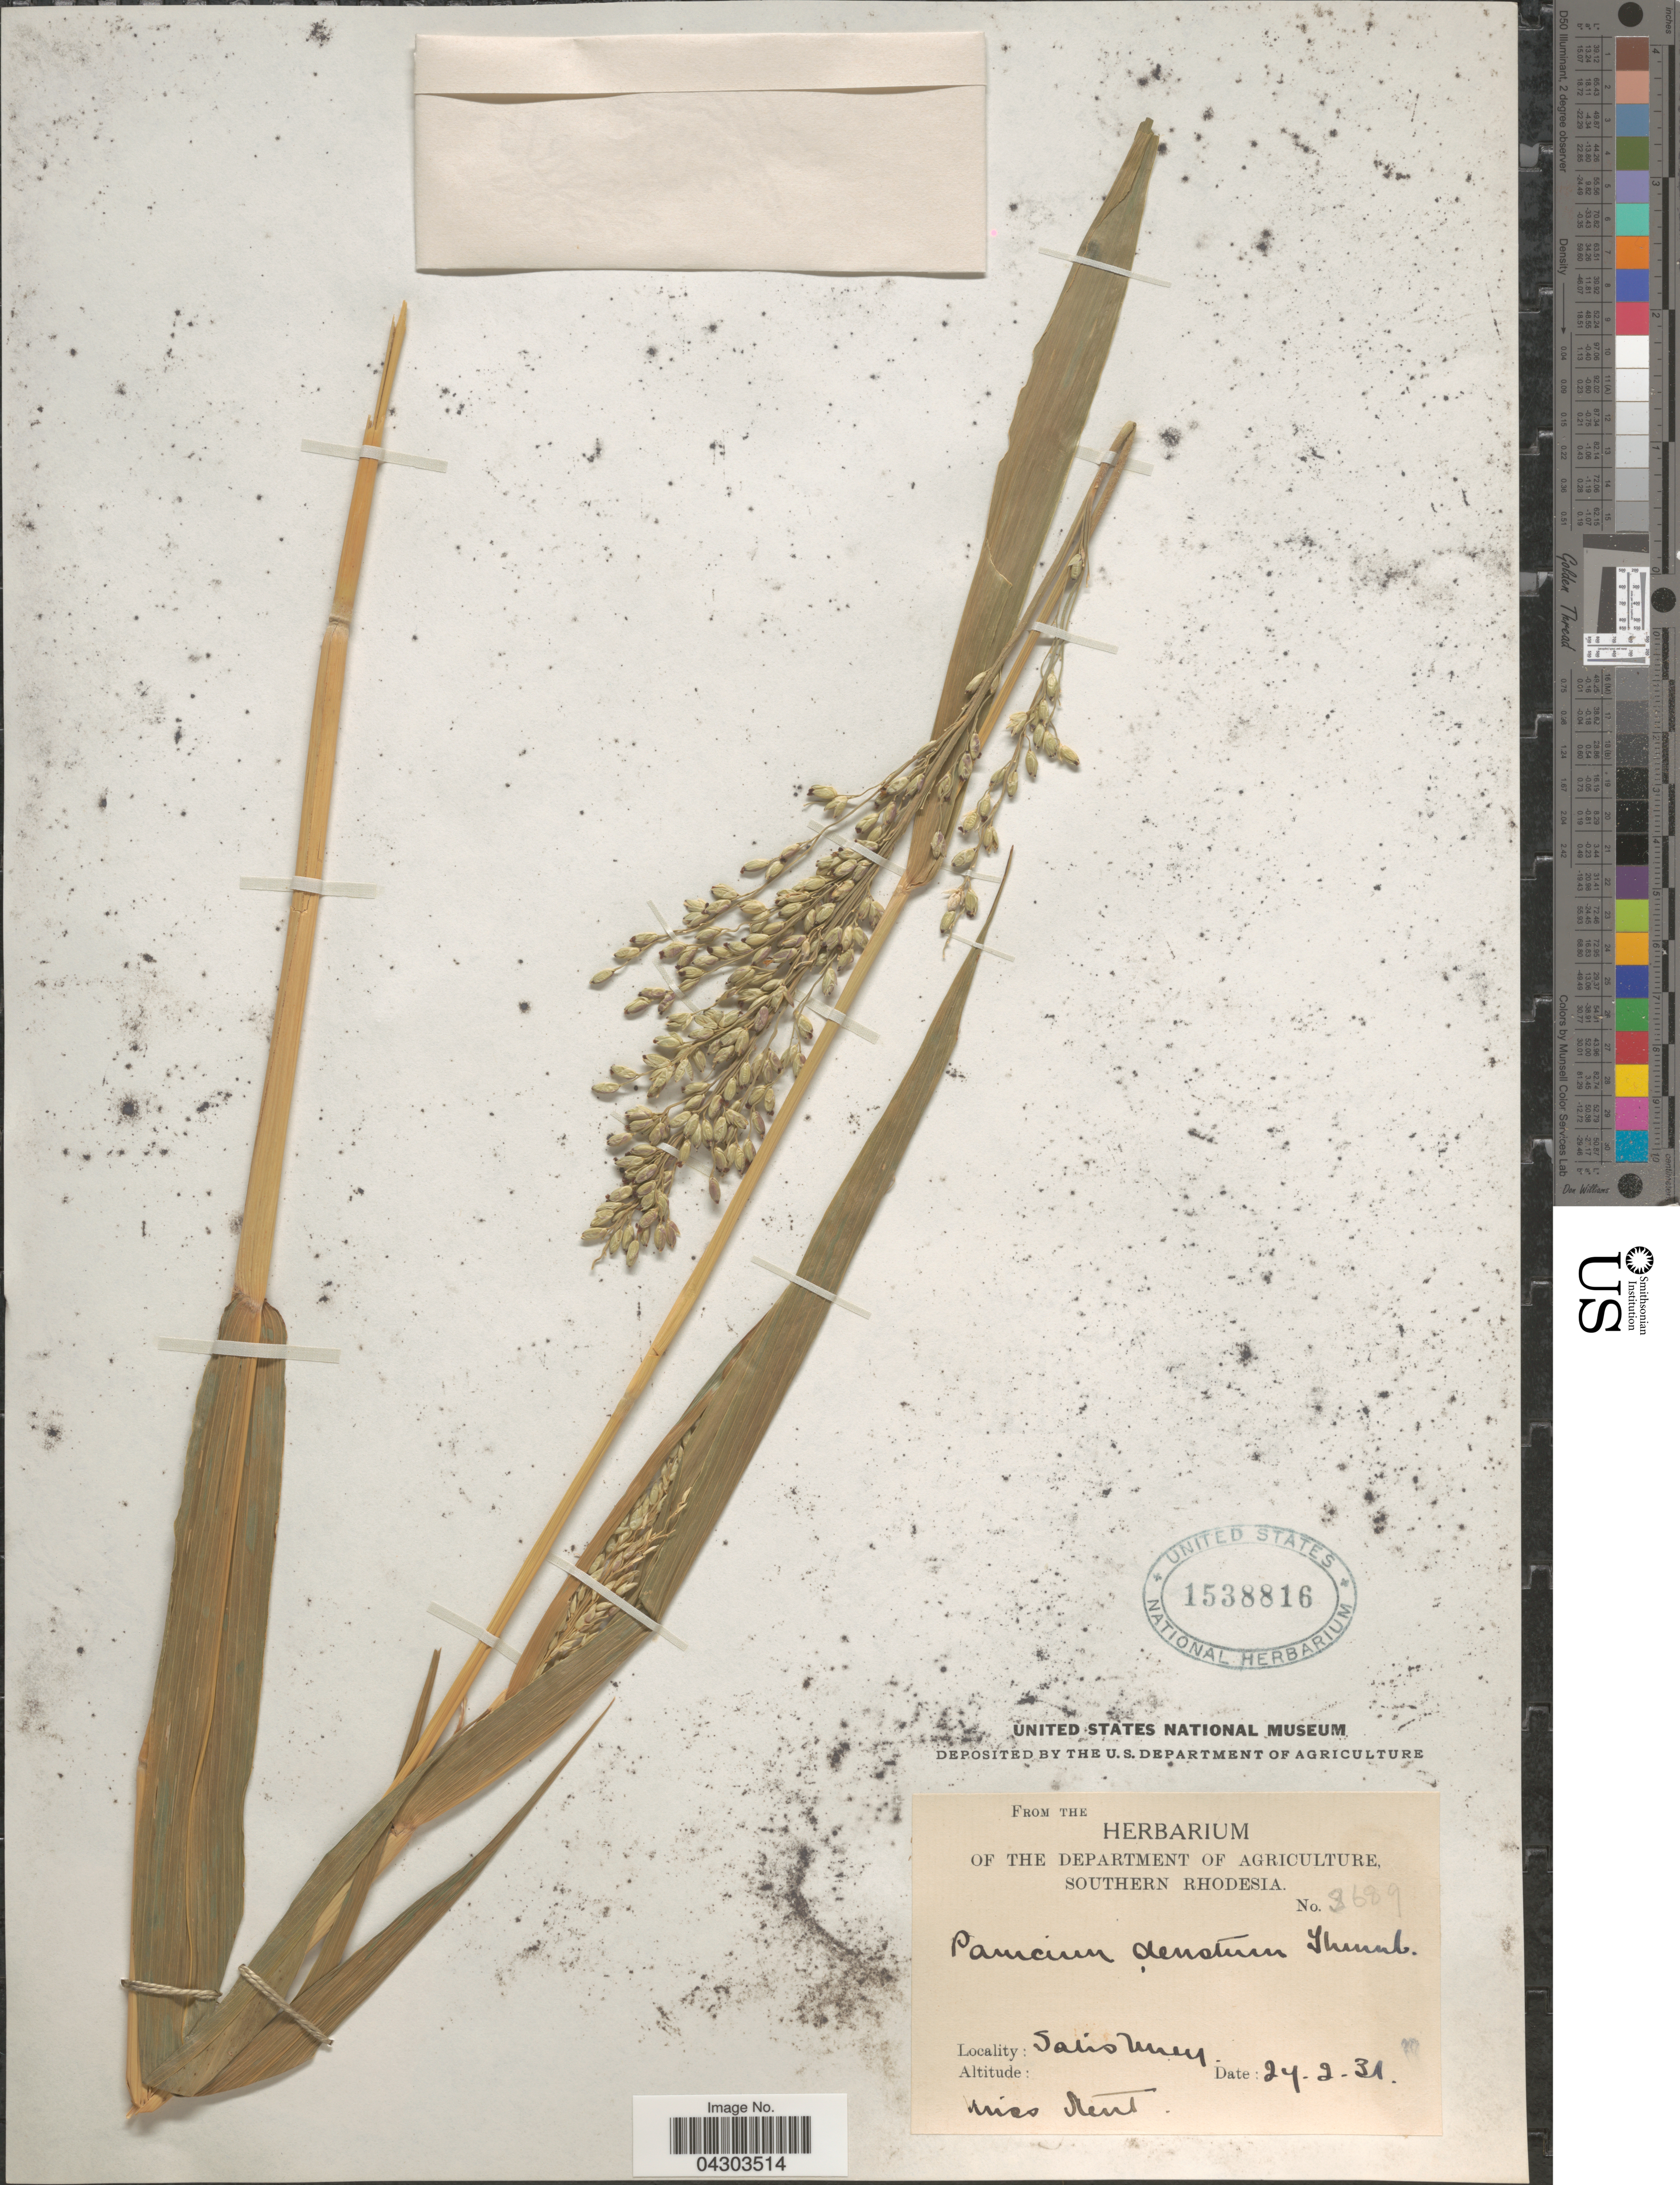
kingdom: Plantae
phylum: Tracheophyta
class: Liliopsida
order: Poales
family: Poaceae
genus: Panicum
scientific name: Panicum deustum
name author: Thunb.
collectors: Stent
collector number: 3689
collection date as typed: Transcribed d/m/y: 24/2/31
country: Zimbabwe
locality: Southern Rhodesia. Salisbury.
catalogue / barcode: US 1538816